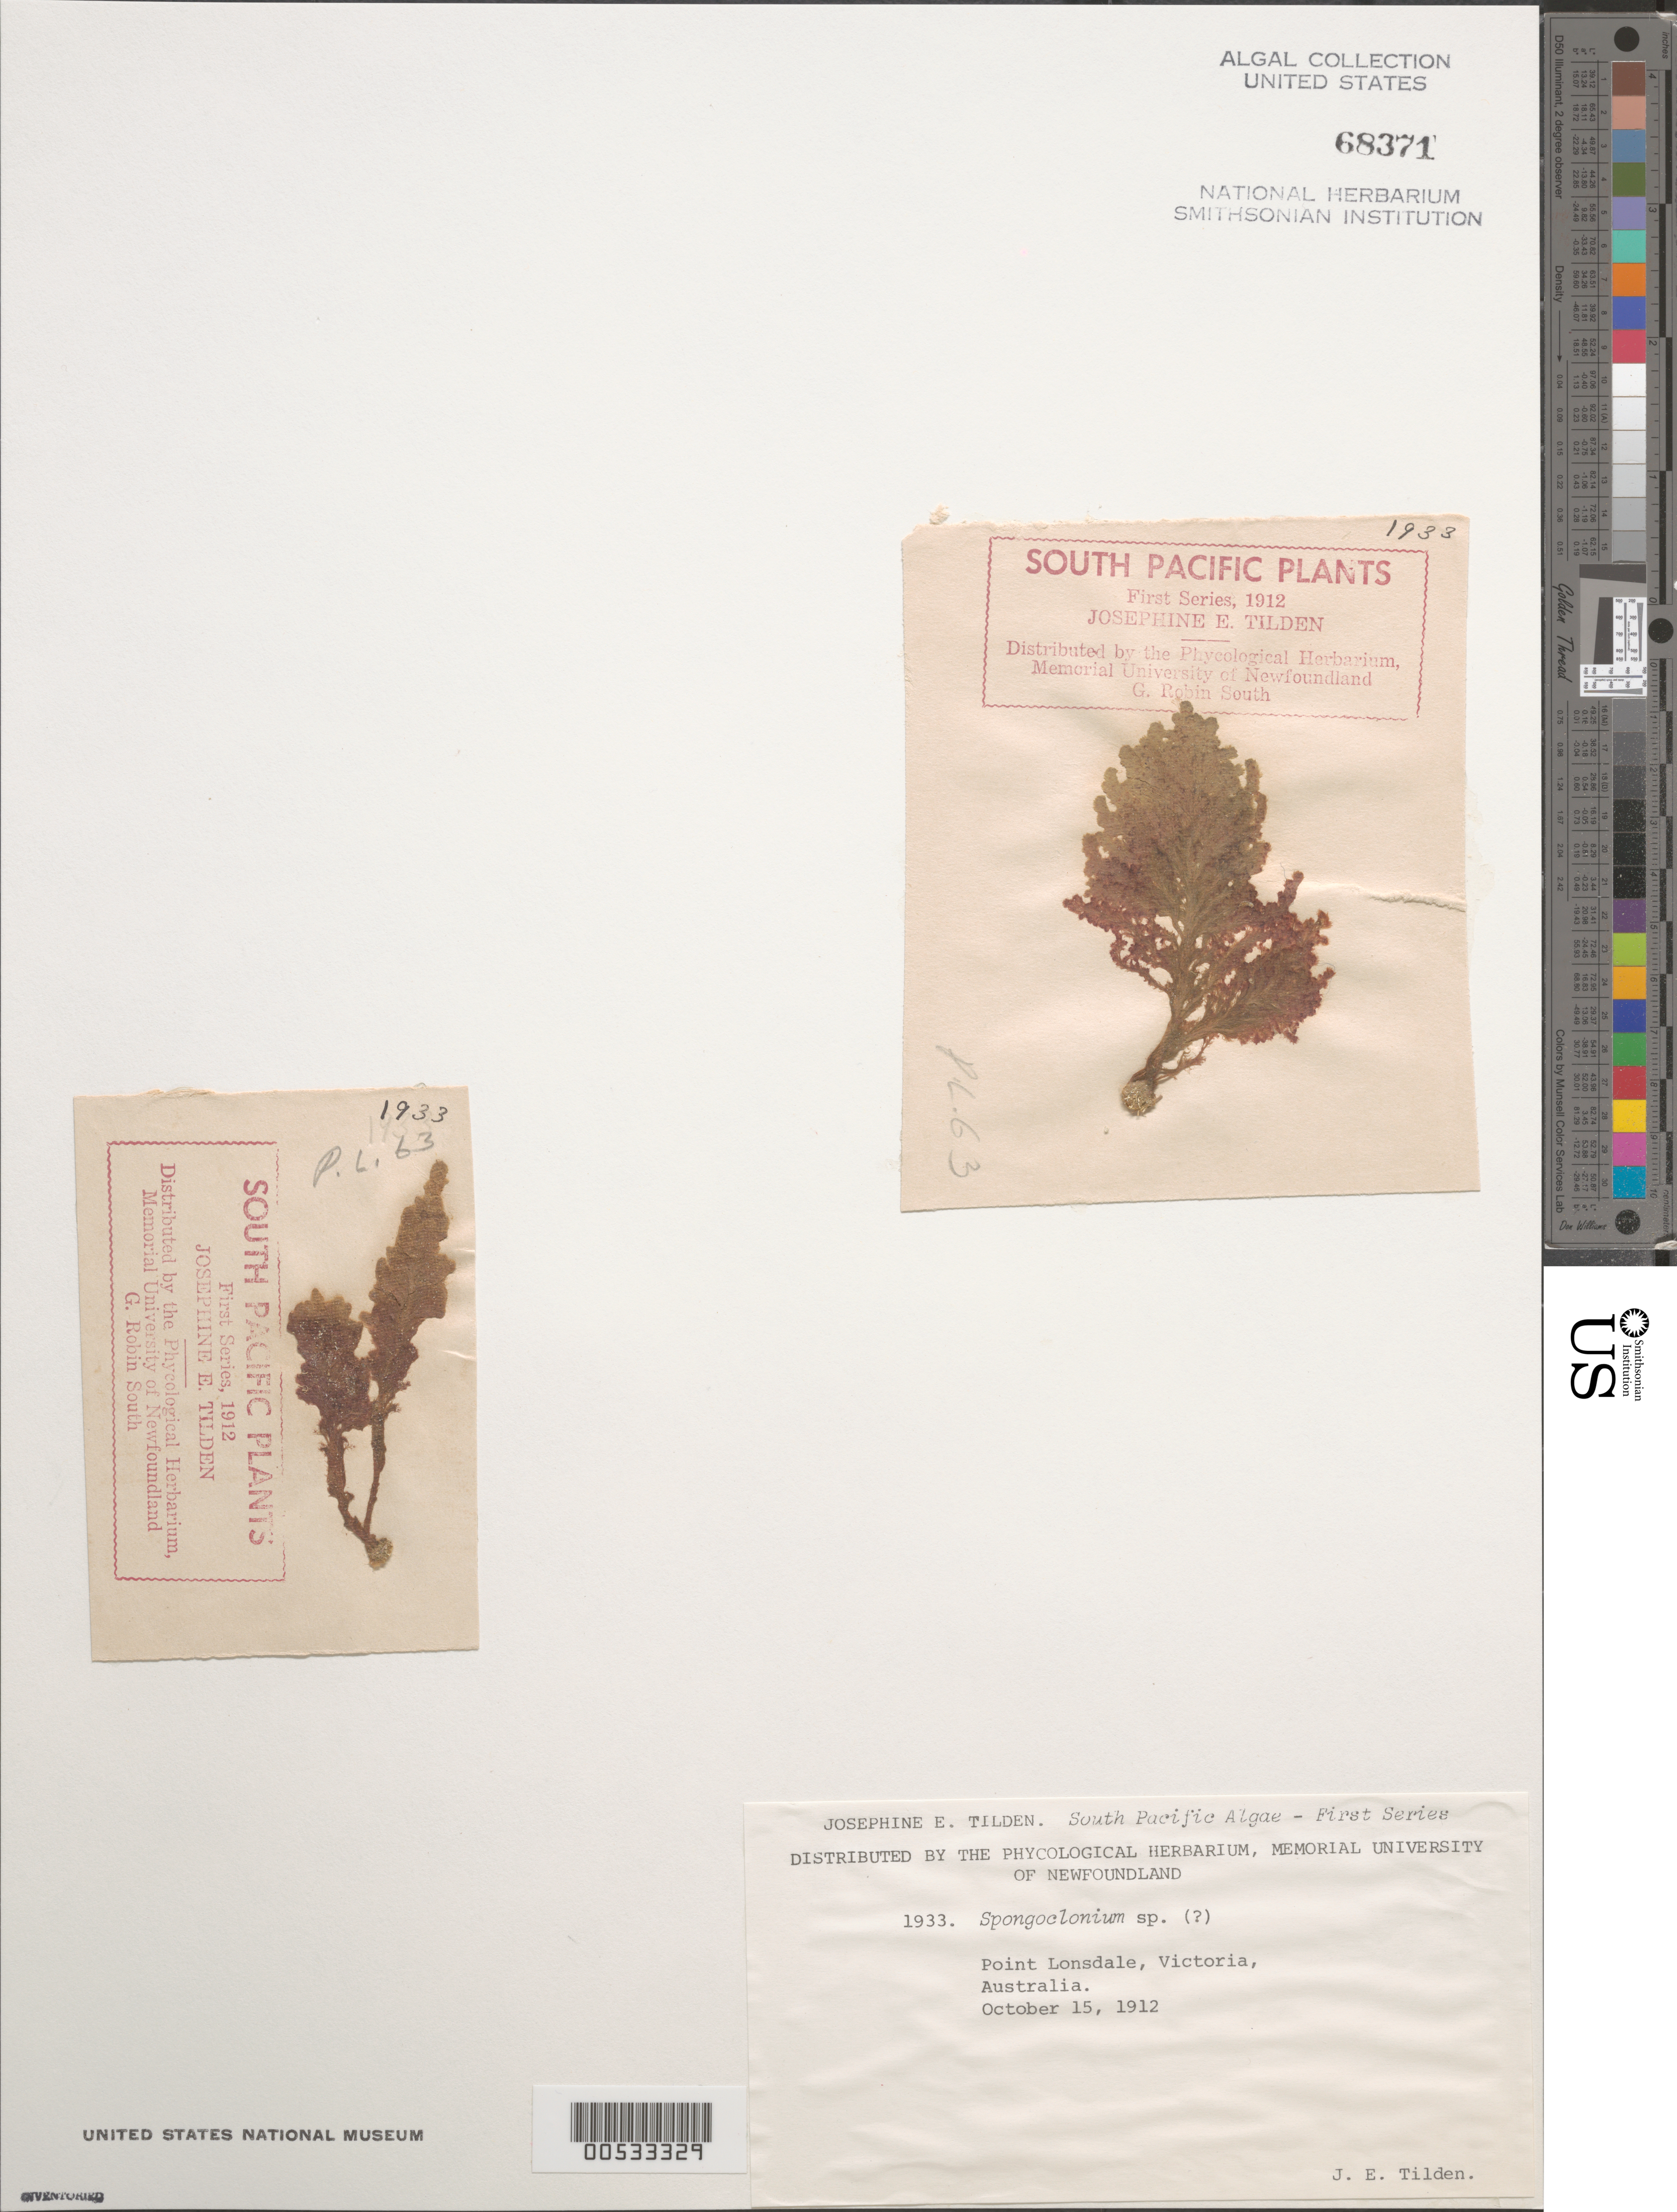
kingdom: Plantae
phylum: Rhodophyta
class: Florideophyceae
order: Ceramiales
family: Wrangeliaceae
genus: Spongoclonium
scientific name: Spongoclonium sp.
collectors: J. E. Tilden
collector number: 1933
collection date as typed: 15 Oct 1912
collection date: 1912-10-15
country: Australia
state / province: Victoria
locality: Point lonsdale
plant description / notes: Tilden, South Pacific Plants, First Series, 1912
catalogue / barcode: US 68371